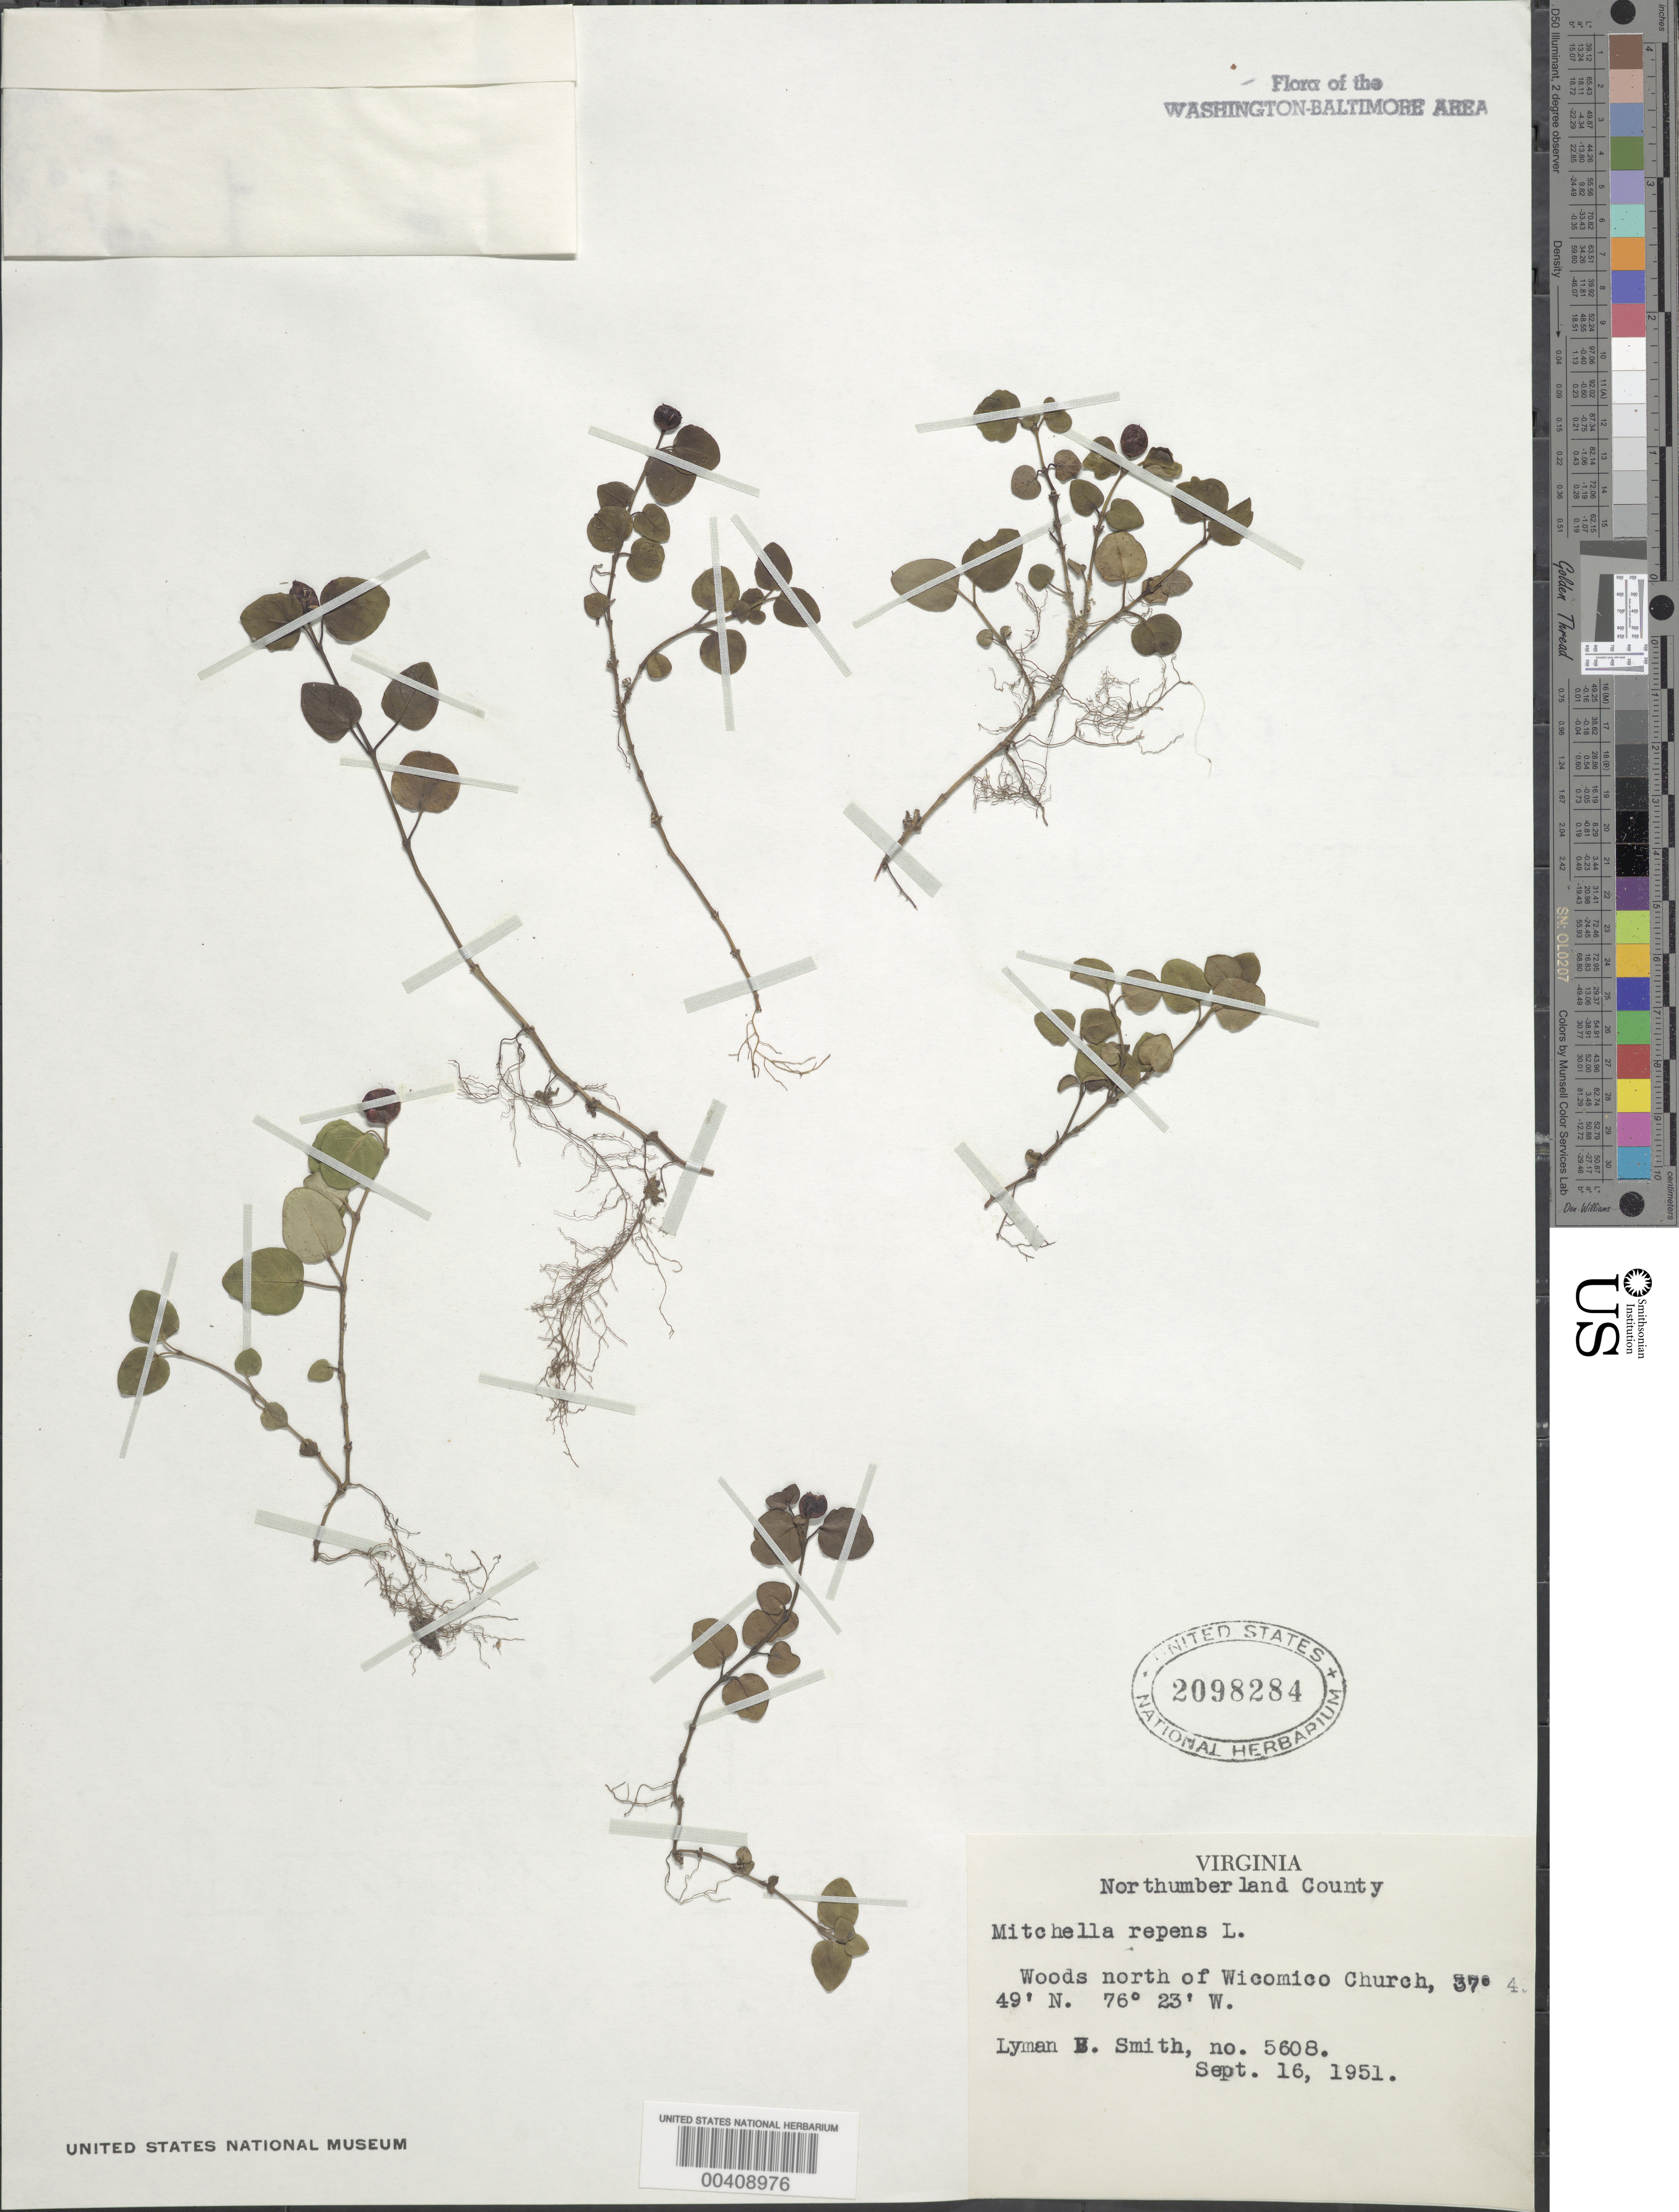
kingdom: Plantae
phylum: Tracheophyta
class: Magnoliopsida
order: Gentianales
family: Rubiaceae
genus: Mitchella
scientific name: Mitchella repens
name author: L.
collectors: L. Smith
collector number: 5608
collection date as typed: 16 Sep 1951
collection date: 1951-09-16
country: United States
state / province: Virginia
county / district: Northumberland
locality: Woods north of Wicomico Church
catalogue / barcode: US 2098284